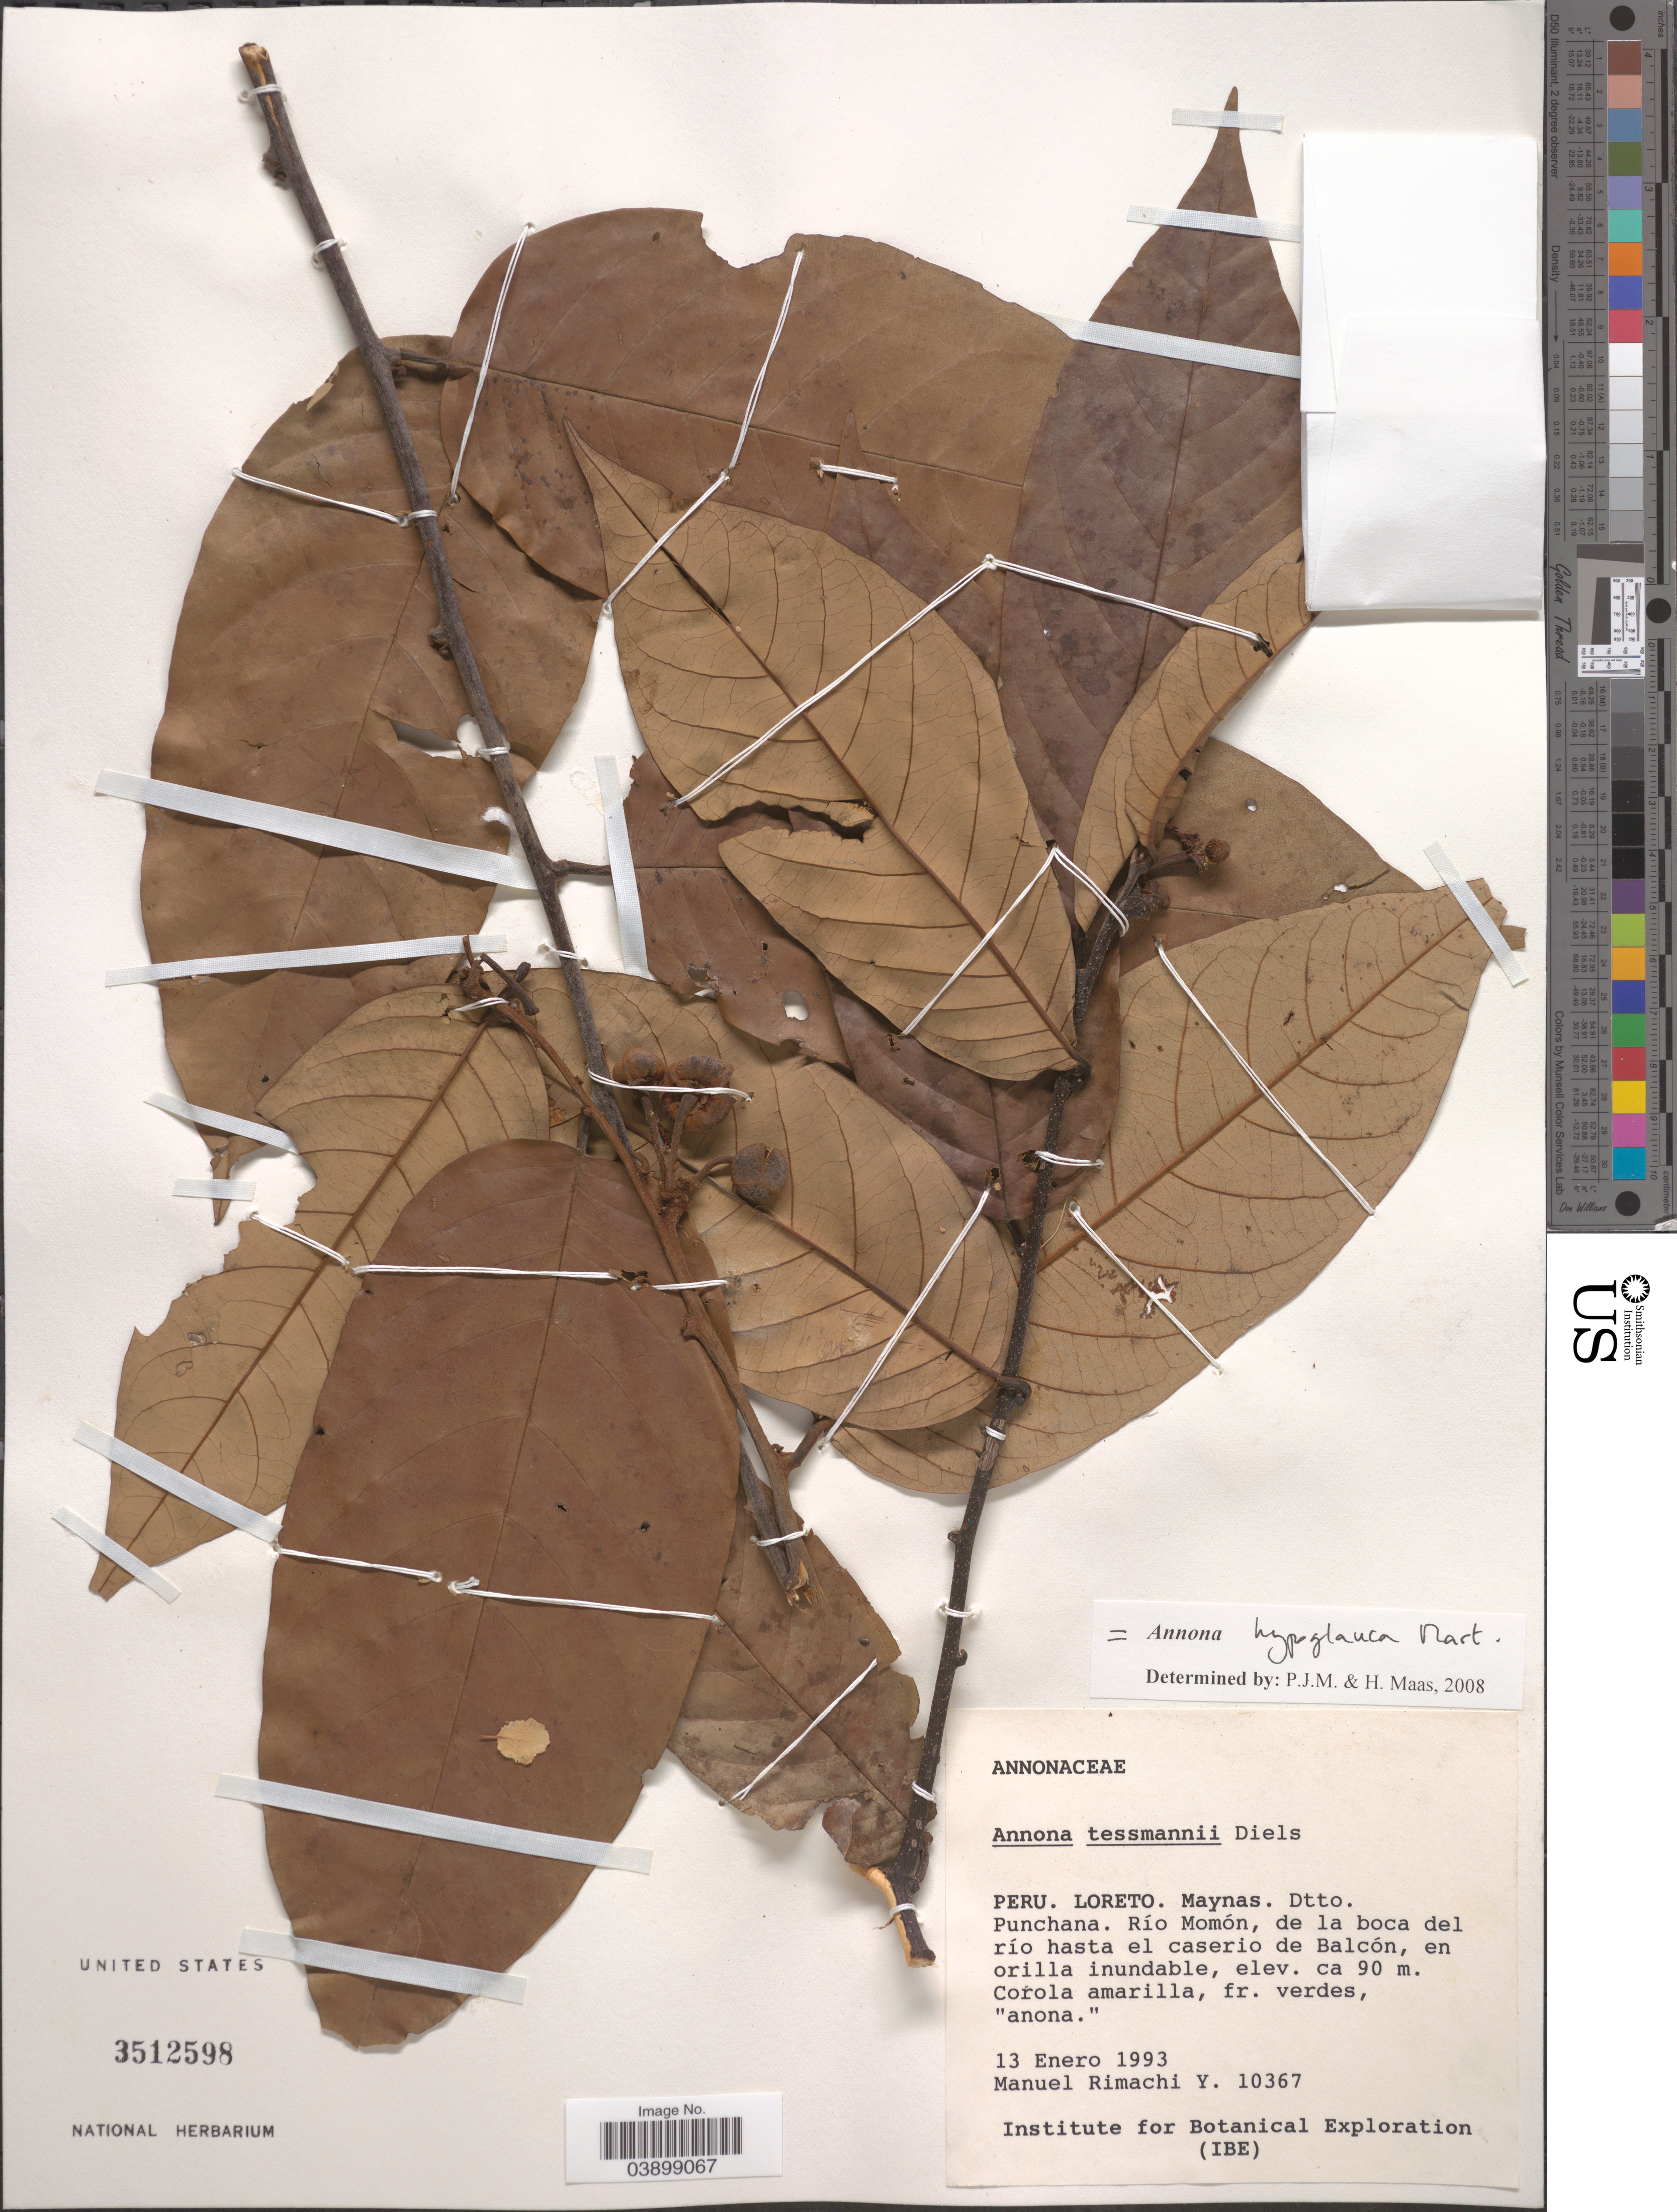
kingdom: Plantae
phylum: Tracheophyta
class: Magnoliopsida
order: Magnoliales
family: Annonaceae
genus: Annona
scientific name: Annona hypoglauca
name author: Mart.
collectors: M. Rimachi Y.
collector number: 10367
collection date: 1993-01-13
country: Peru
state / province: Loreto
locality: Maynas. Dtto. Punchana. Río Momón, de la boca del río hasta el caserio de Balcón, en orilla inundable.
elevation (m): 90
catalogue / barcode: US 3512598